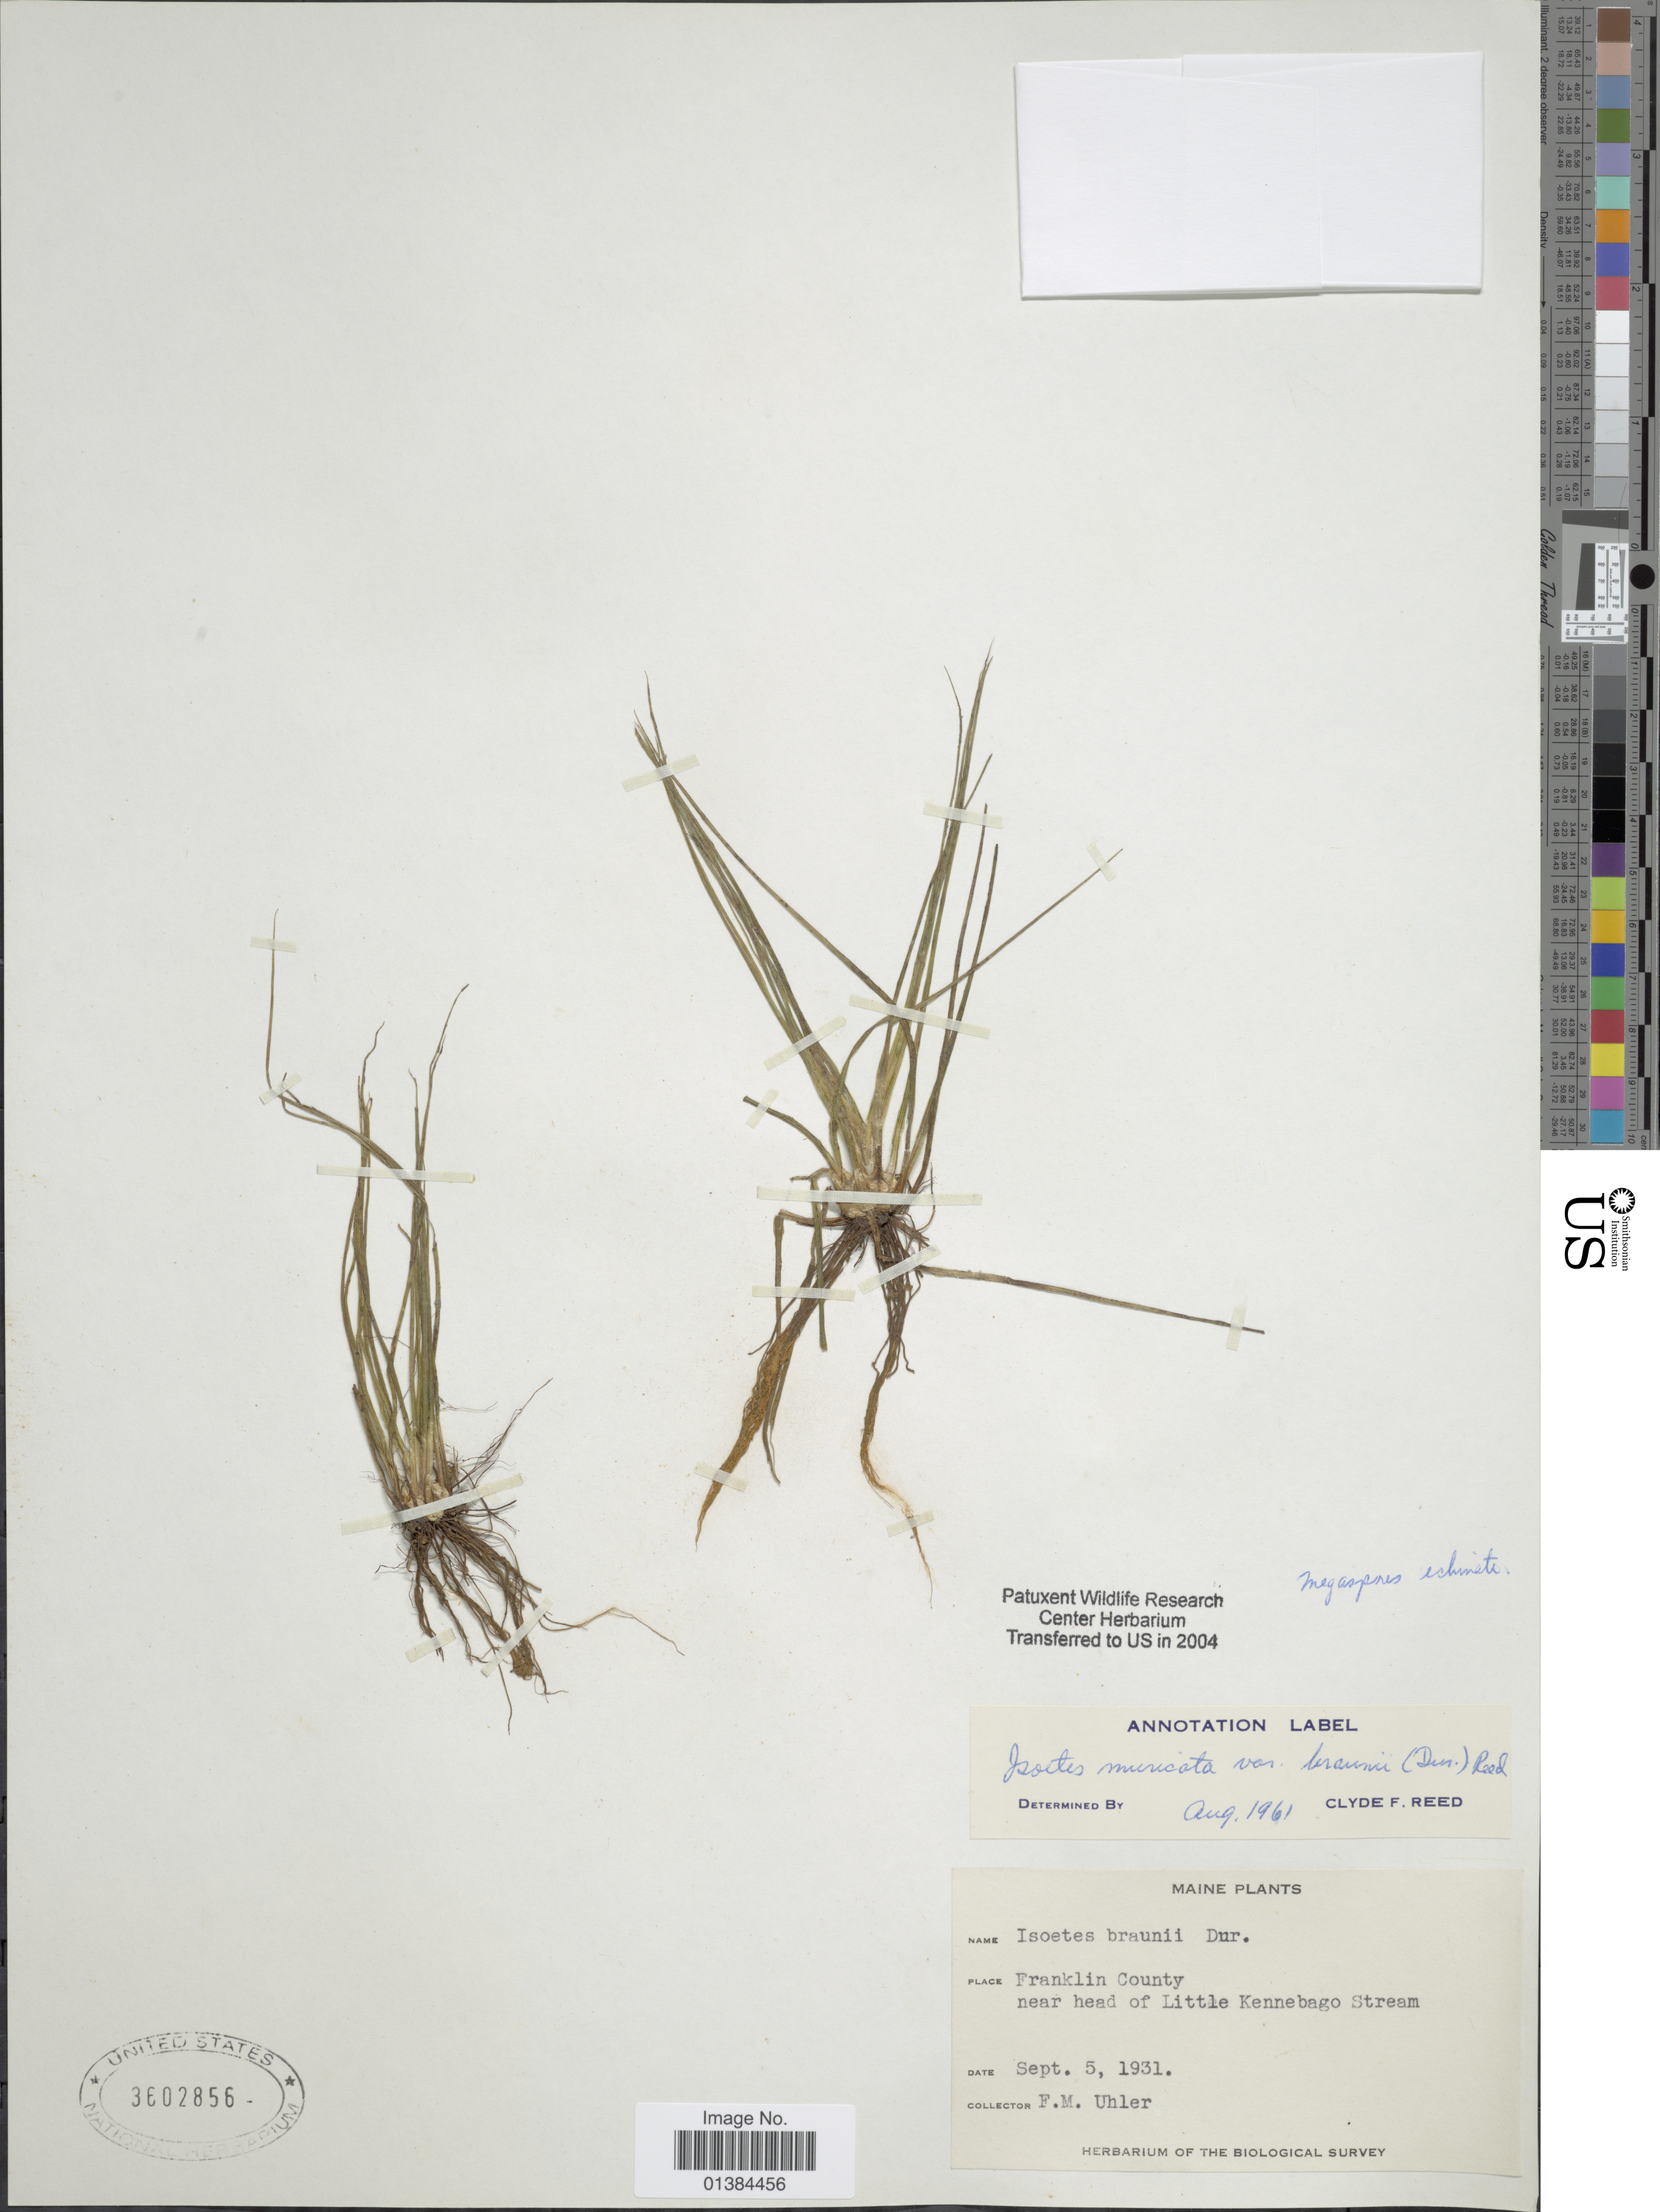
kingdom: Plantae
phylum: Tracheophyta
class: Lycopodiopsida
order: Isoetales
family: Isoetaceae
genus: Isoetes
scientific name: Isoetes echinospora subsp. muricata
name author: (Durieu) Á. Löve & D. Löve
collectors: F. M. Uhler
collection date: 1931-09-05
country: United States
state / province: Maine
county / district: Franklin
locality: Franklin County near head of Little Kennebago Stream.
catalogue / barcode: US 3602856